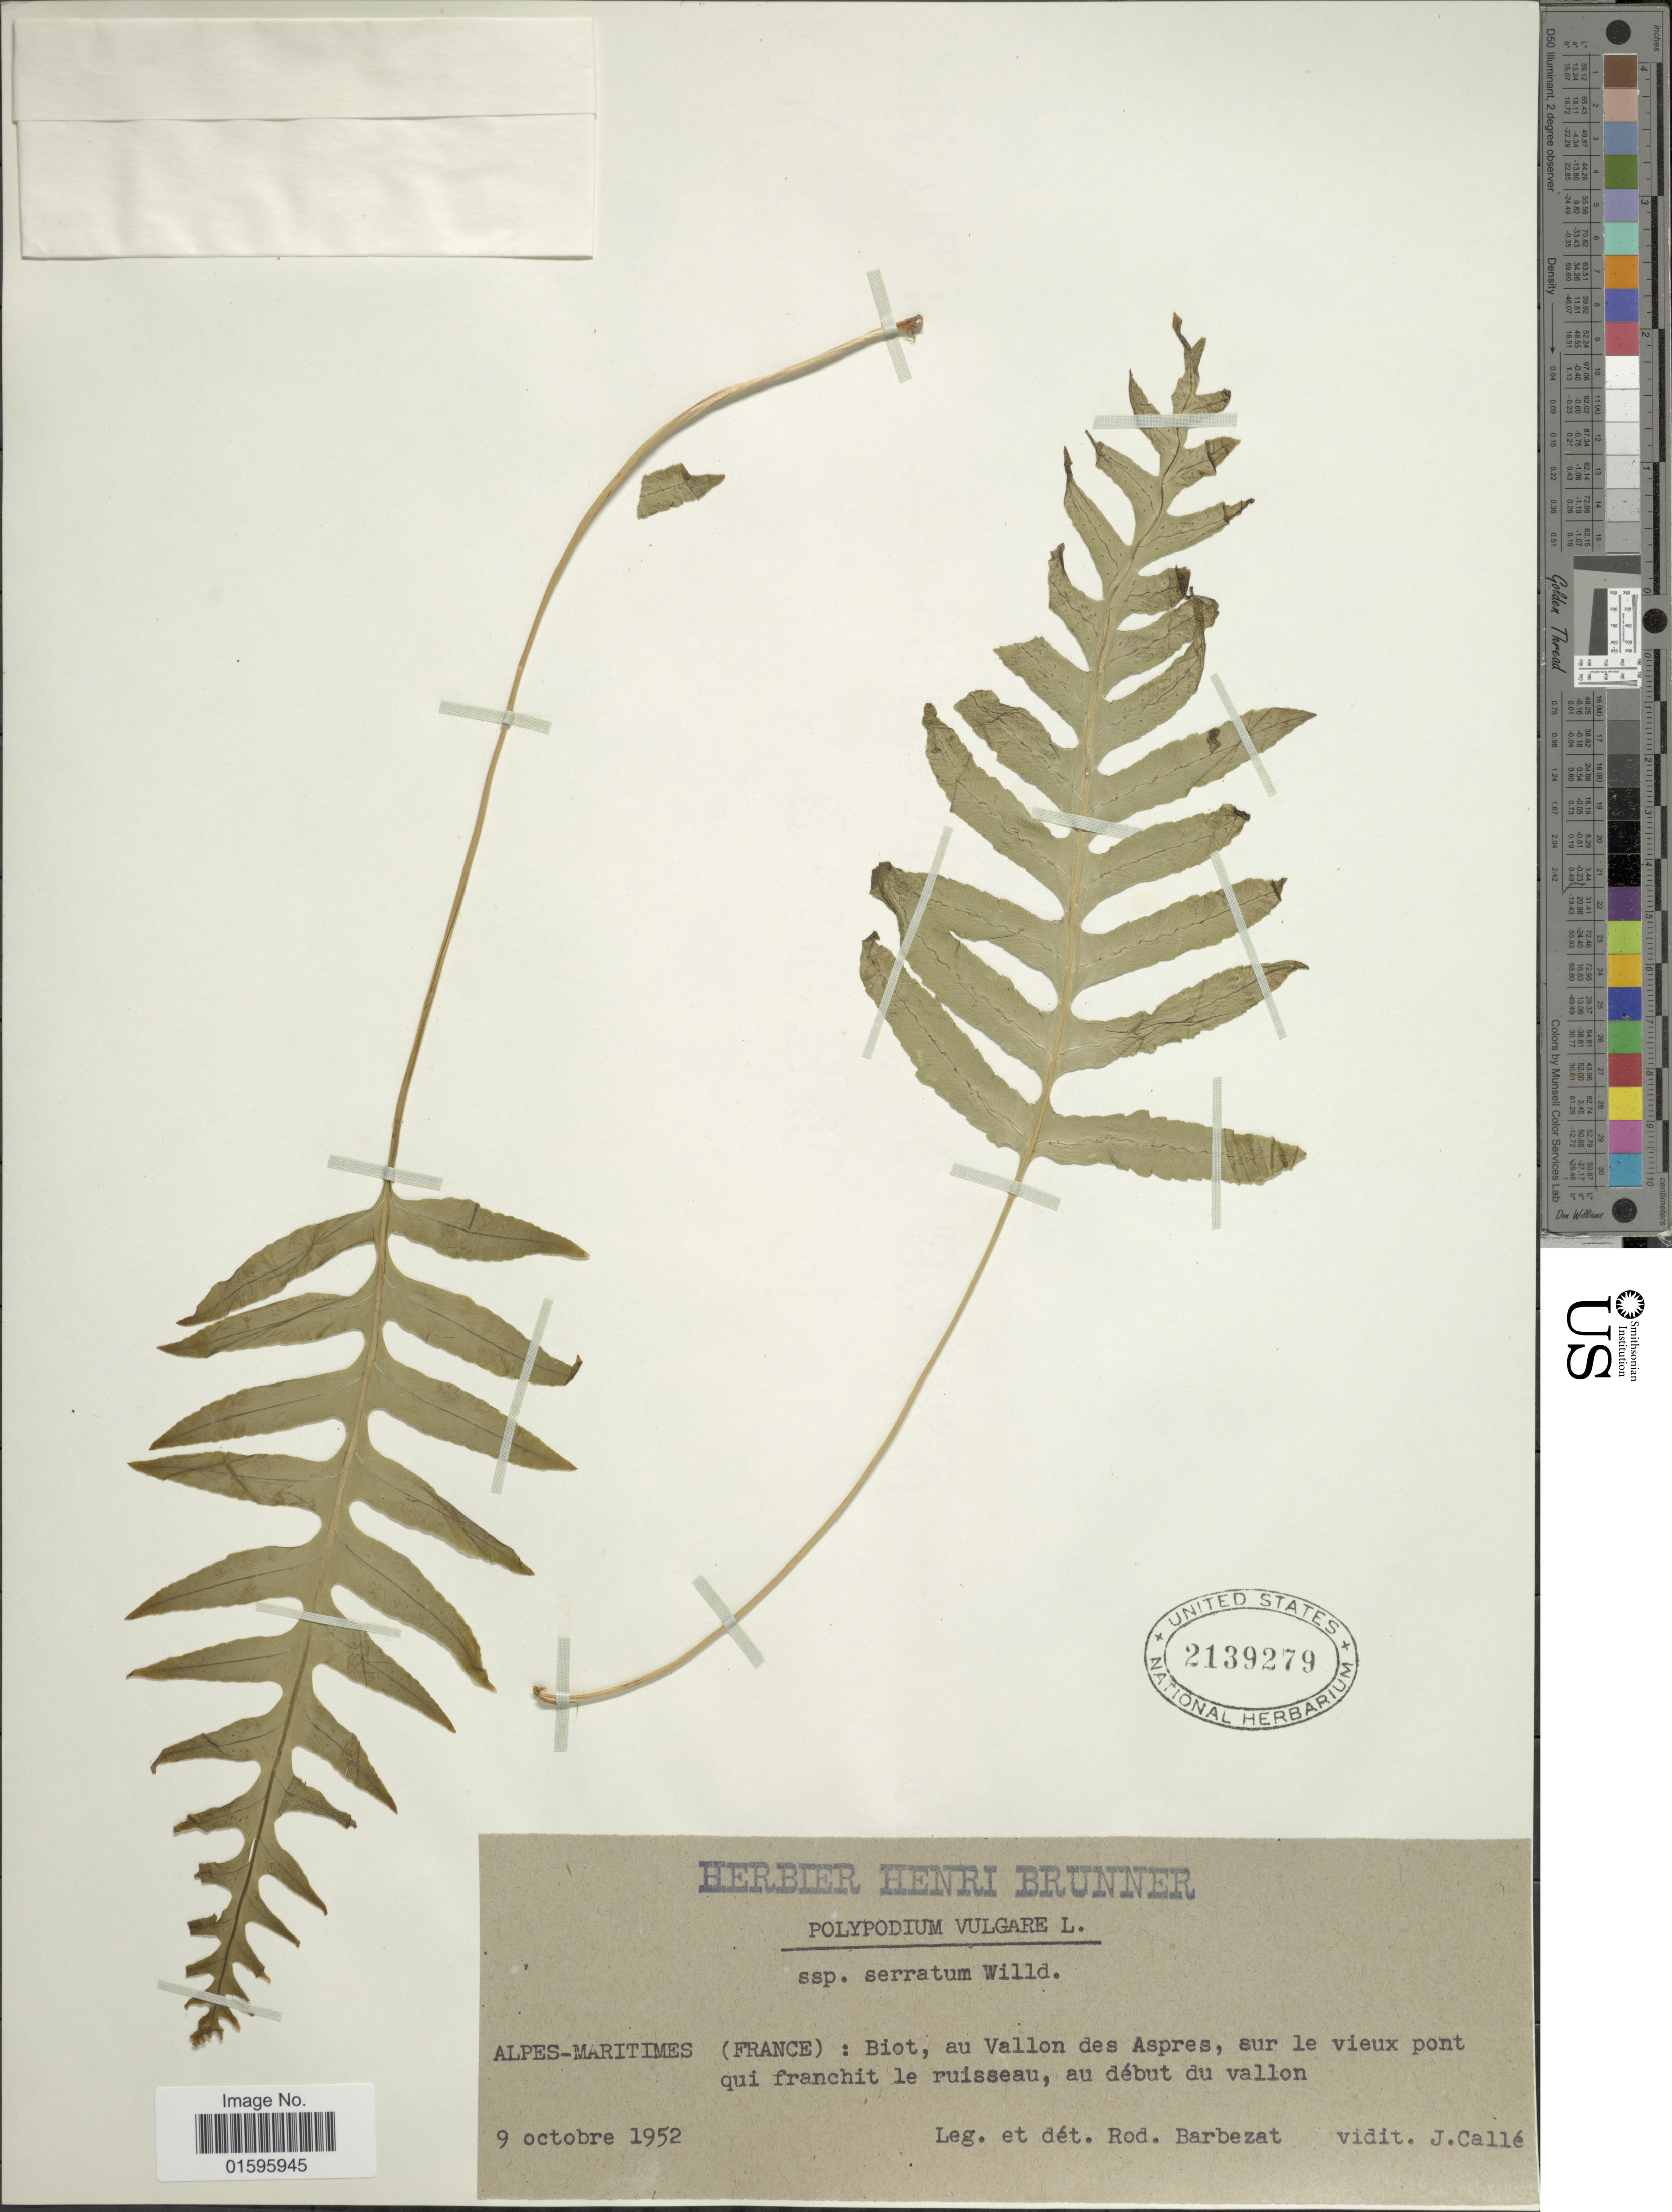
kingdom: Plantae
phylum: Tracheophyta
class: Polypodiopsida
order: Polypodiales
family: Polypodiaceae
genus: Polypodium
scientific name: Polypodium australe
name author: Fée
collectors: R. Barbezat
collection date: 1952-10-09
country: France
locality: Alpes-Maritimes (France): Biot, au Vallon des Aspres, sur le vieux pont qui franchit le ruisseau, au debut du vallon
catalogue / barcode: US 2139279